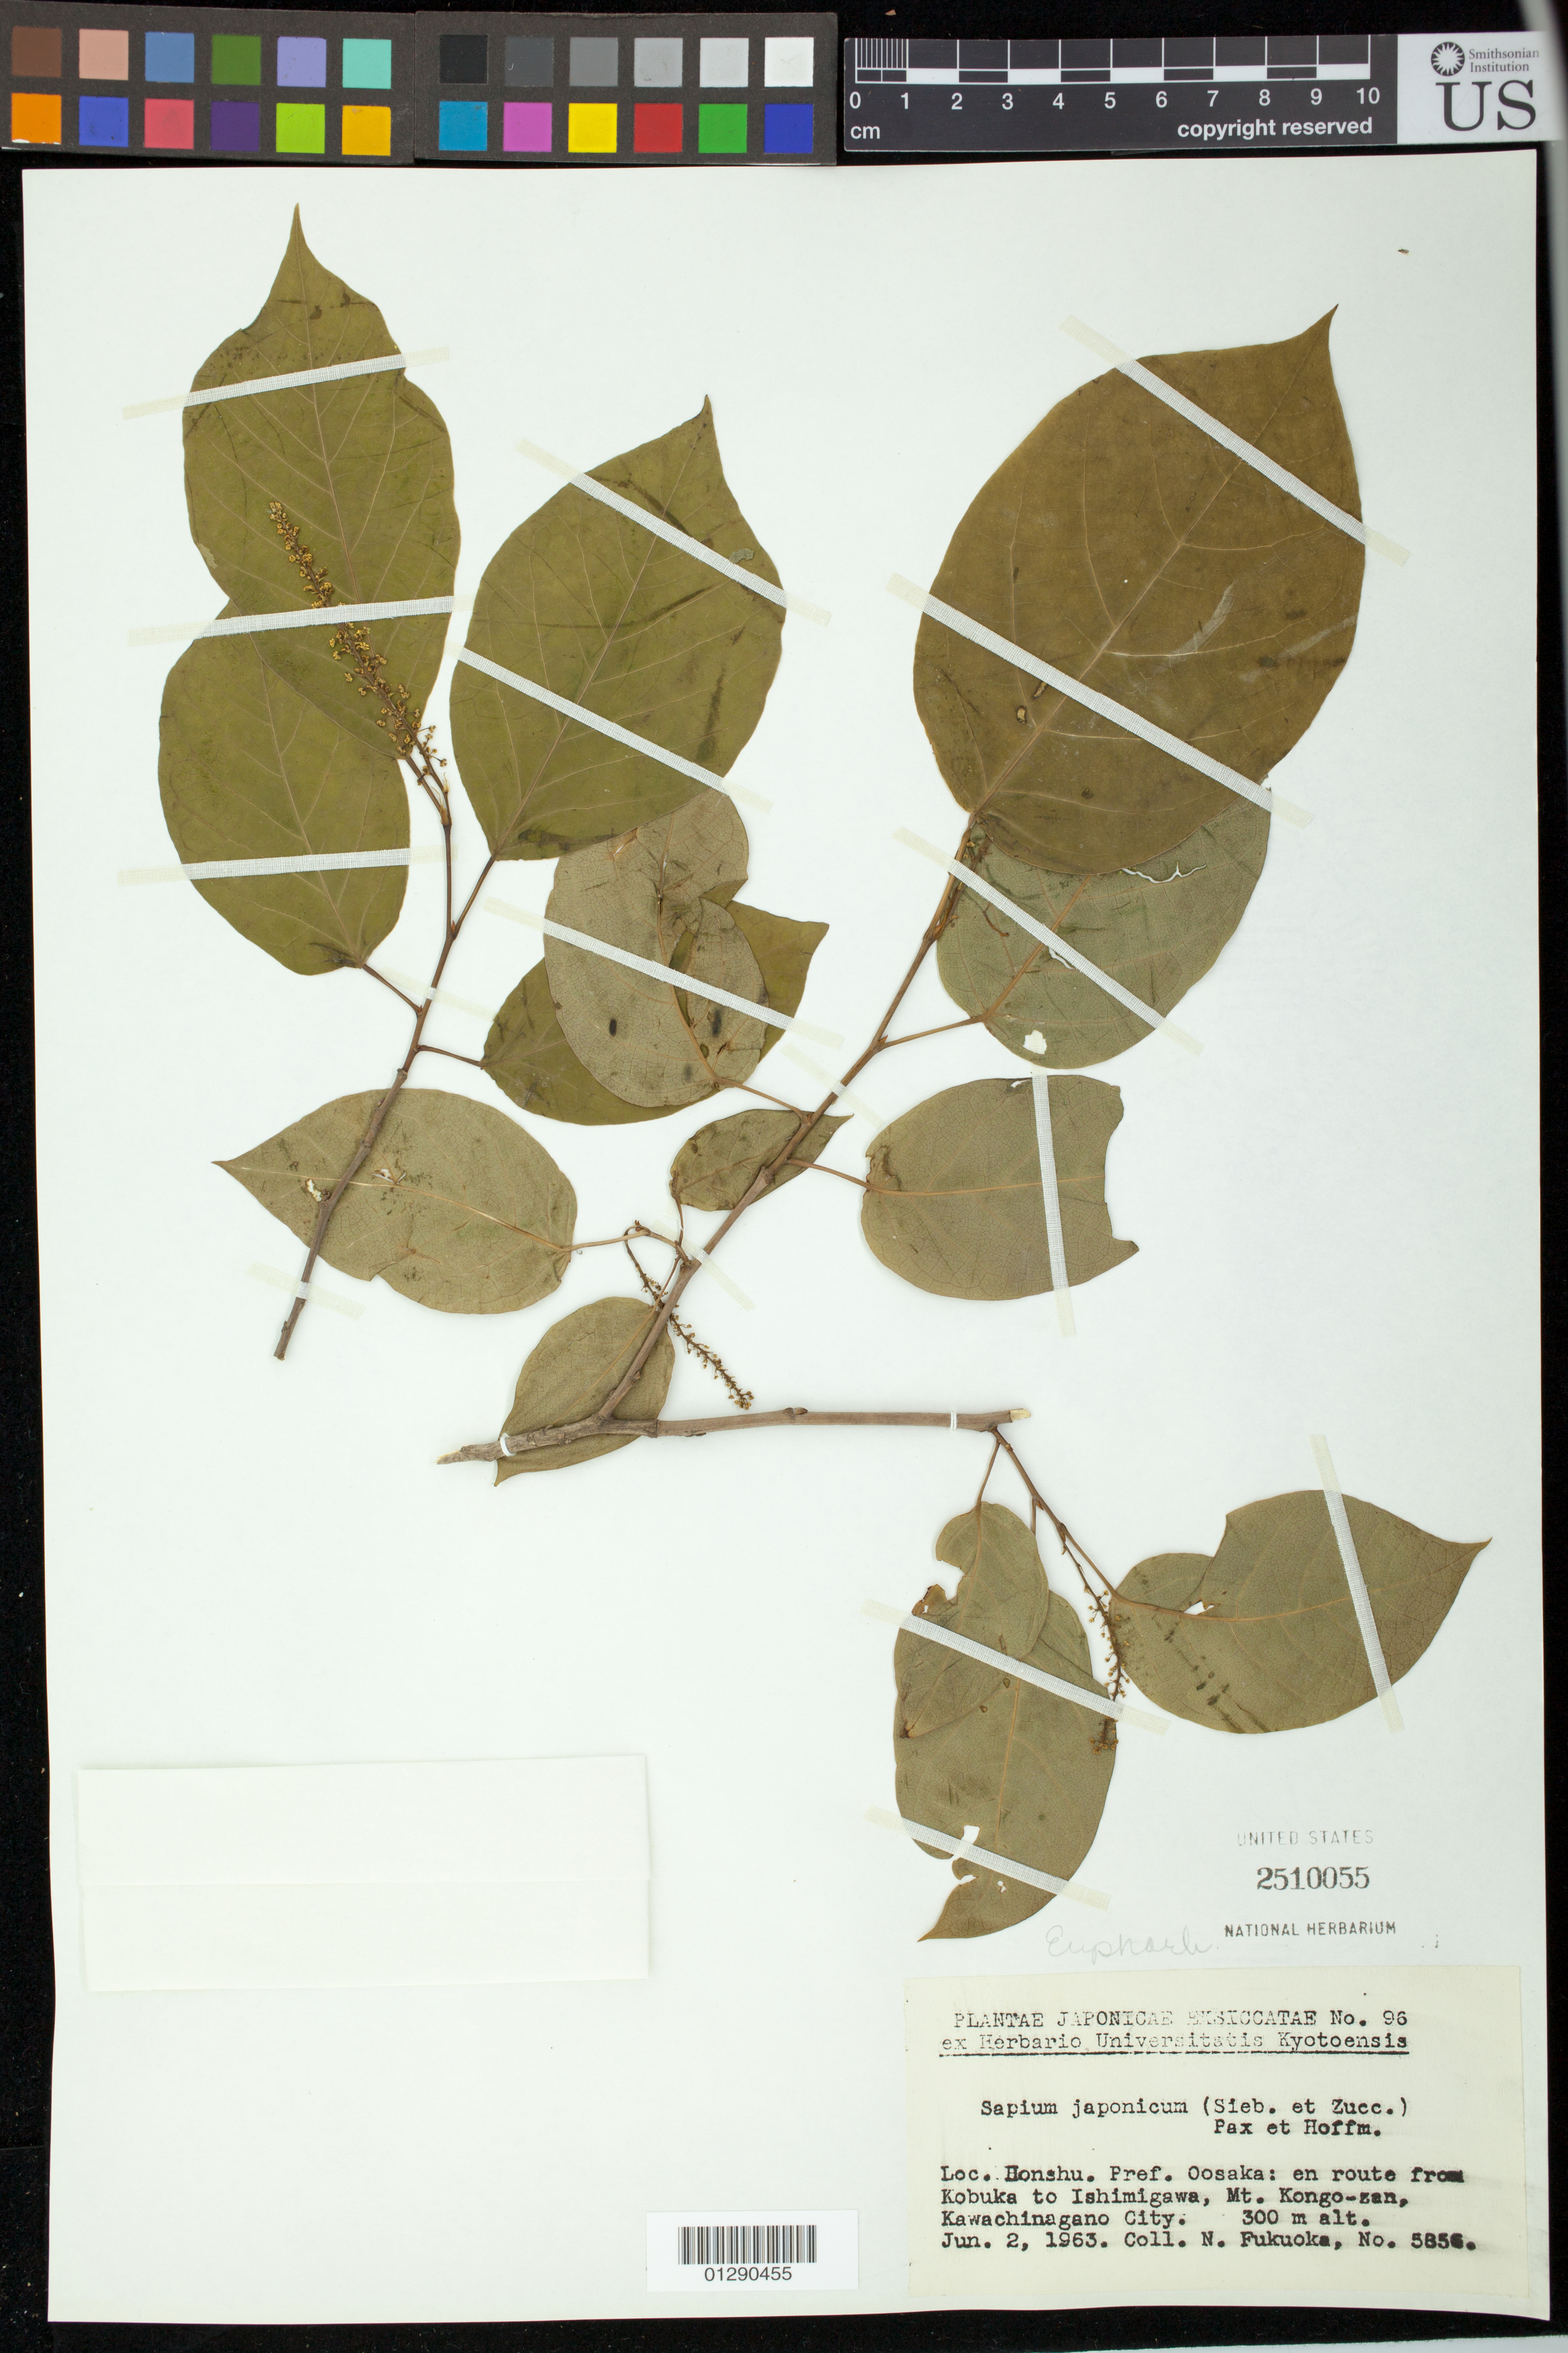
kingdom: Plantae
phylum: Tracheophyta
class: Magnoliopsida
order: Malpighiales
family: Euphorbiaceae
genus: Sapium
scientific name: Sapium japonicum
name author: (Siebold & Zucc.) Pax & K. Hoffm.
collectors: N. Fukuoka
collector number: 5856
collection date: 1963-06-02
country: Japan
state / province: Osaka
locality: Loc. Honshu. Pref. Oosaka: en route from Kobuka to Ishimigawa, Mt Kongo-zan, Kawachinagano City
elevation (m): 300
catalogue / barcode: US 2510055